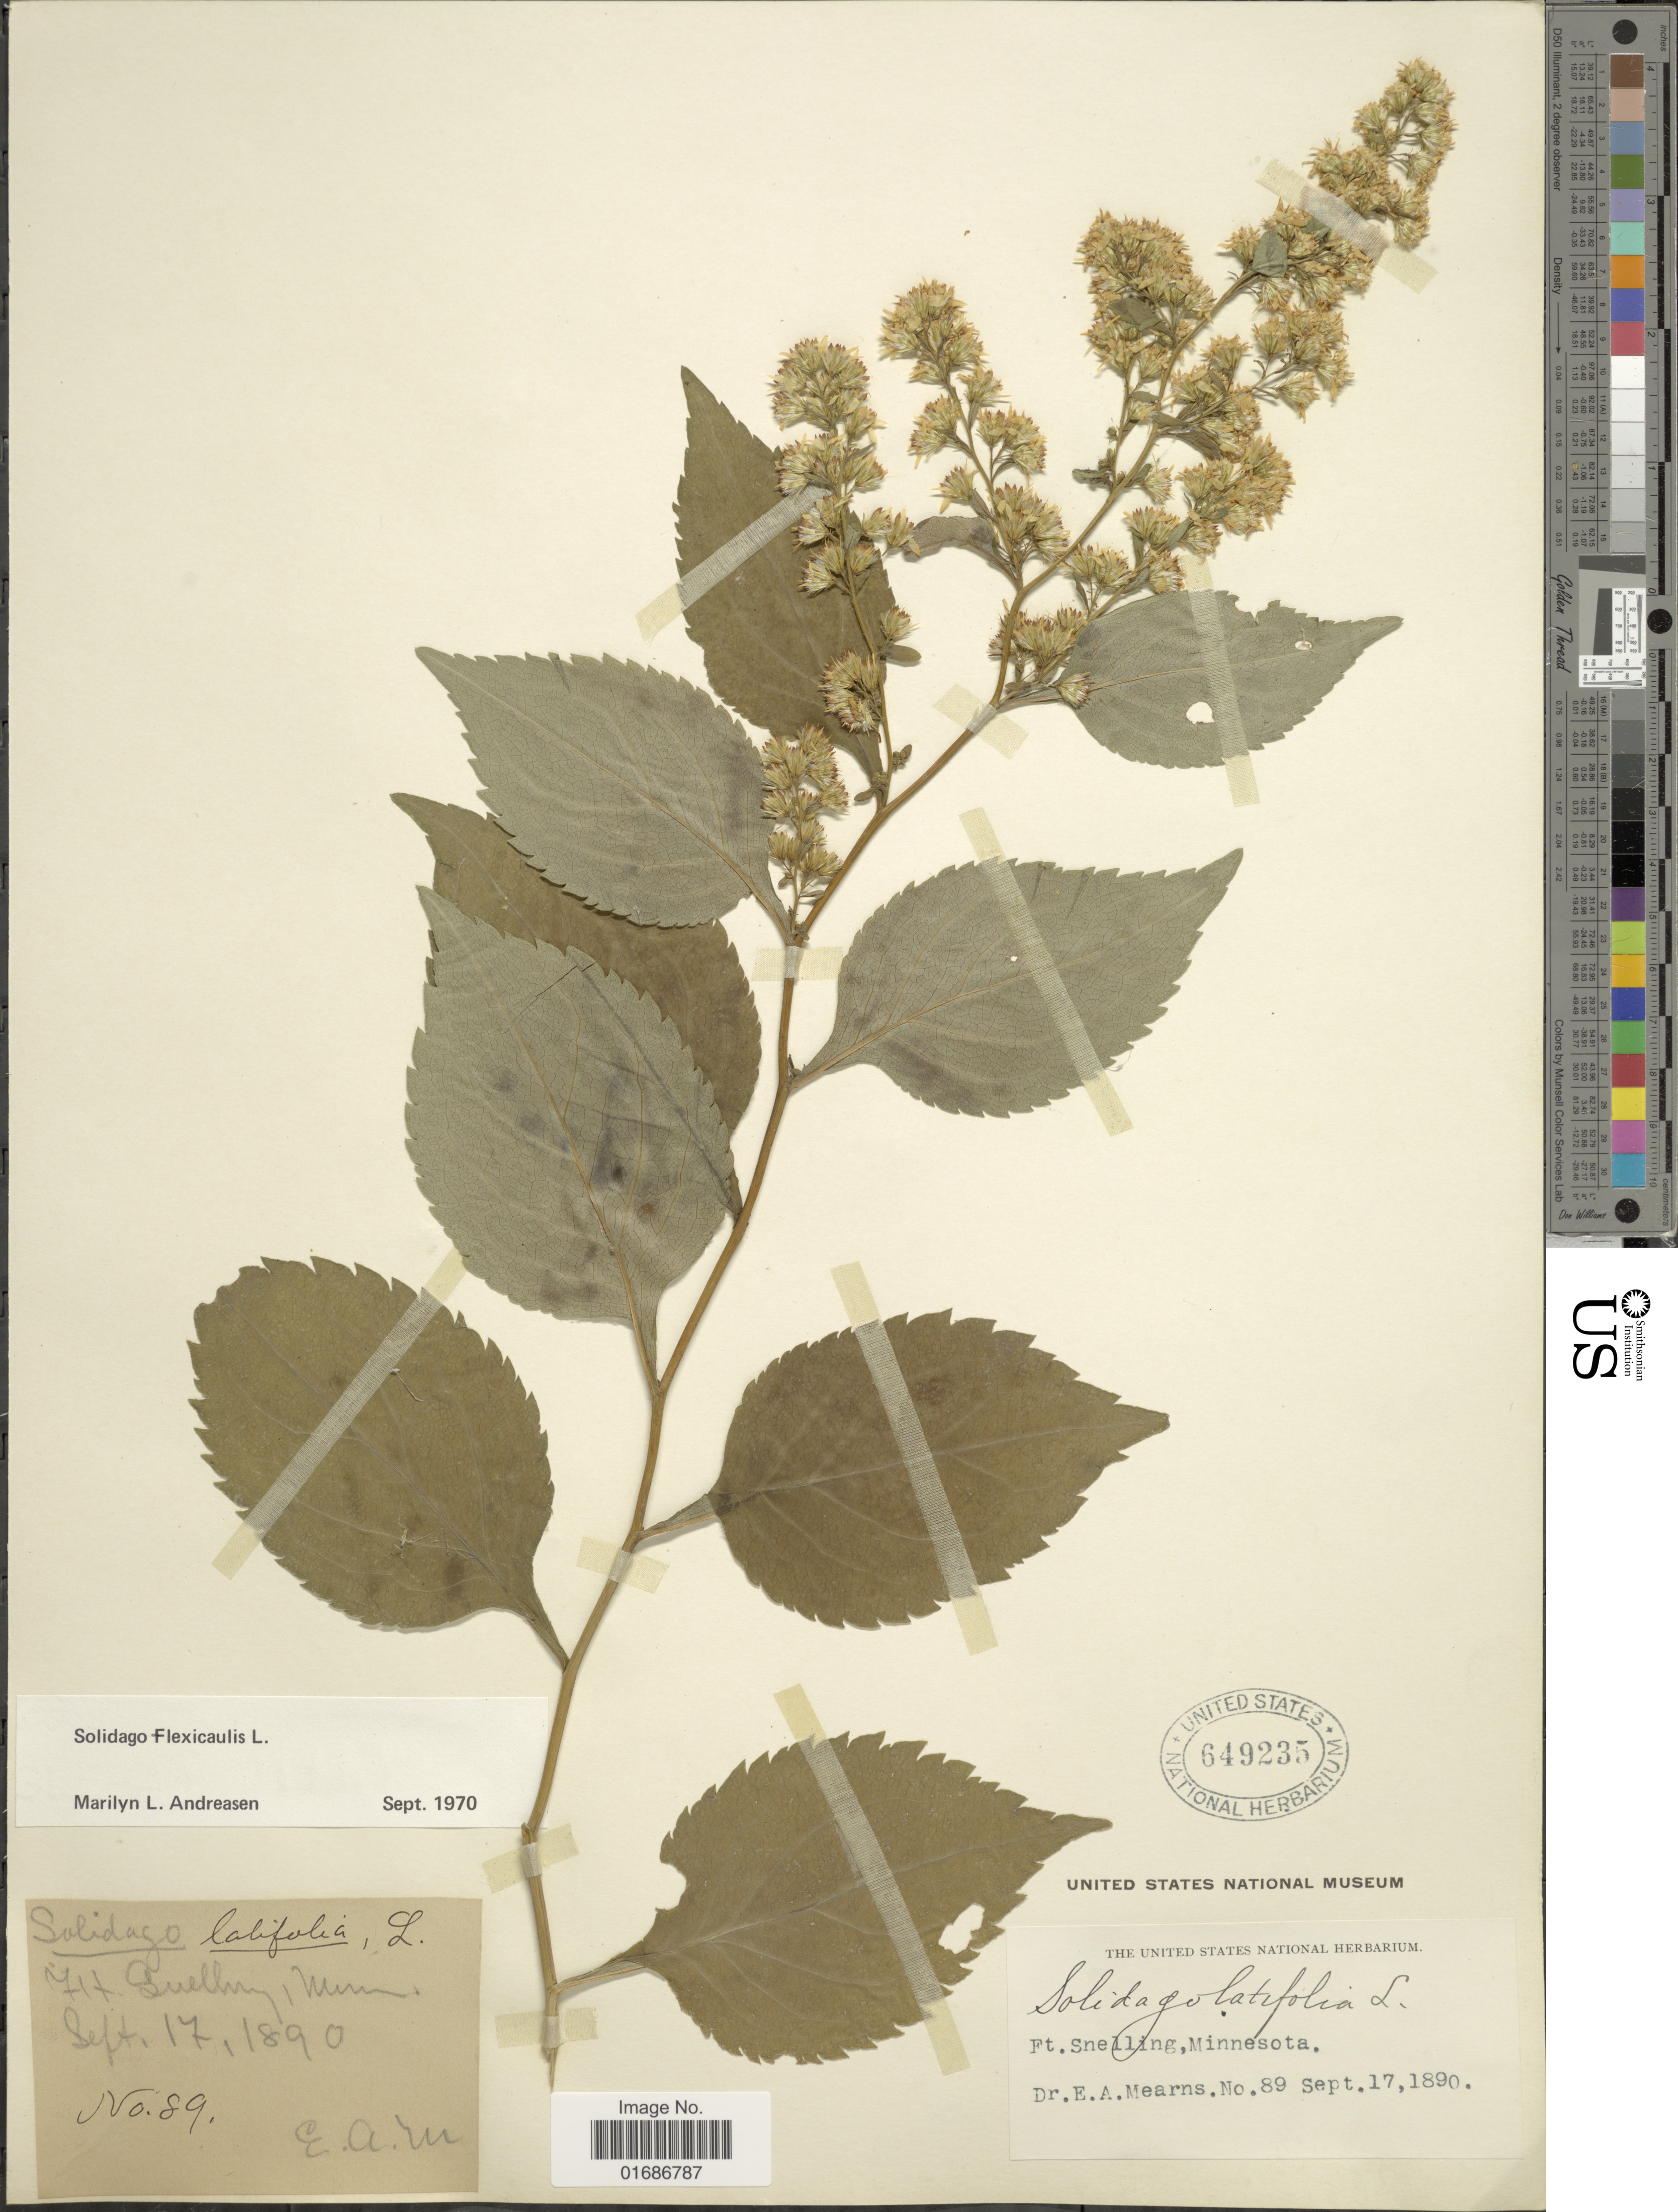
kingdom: Plantae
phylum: Tracheophyta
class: Magnoliopsida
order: Asterales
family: Asteraceae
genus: Solidago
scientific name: Solidago flexicaulis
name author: L.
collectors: E. A. Mearns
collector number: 89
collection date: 1890-09-17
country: United States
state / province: Minnesota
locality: Ft. Snelling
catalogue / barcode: US 649235